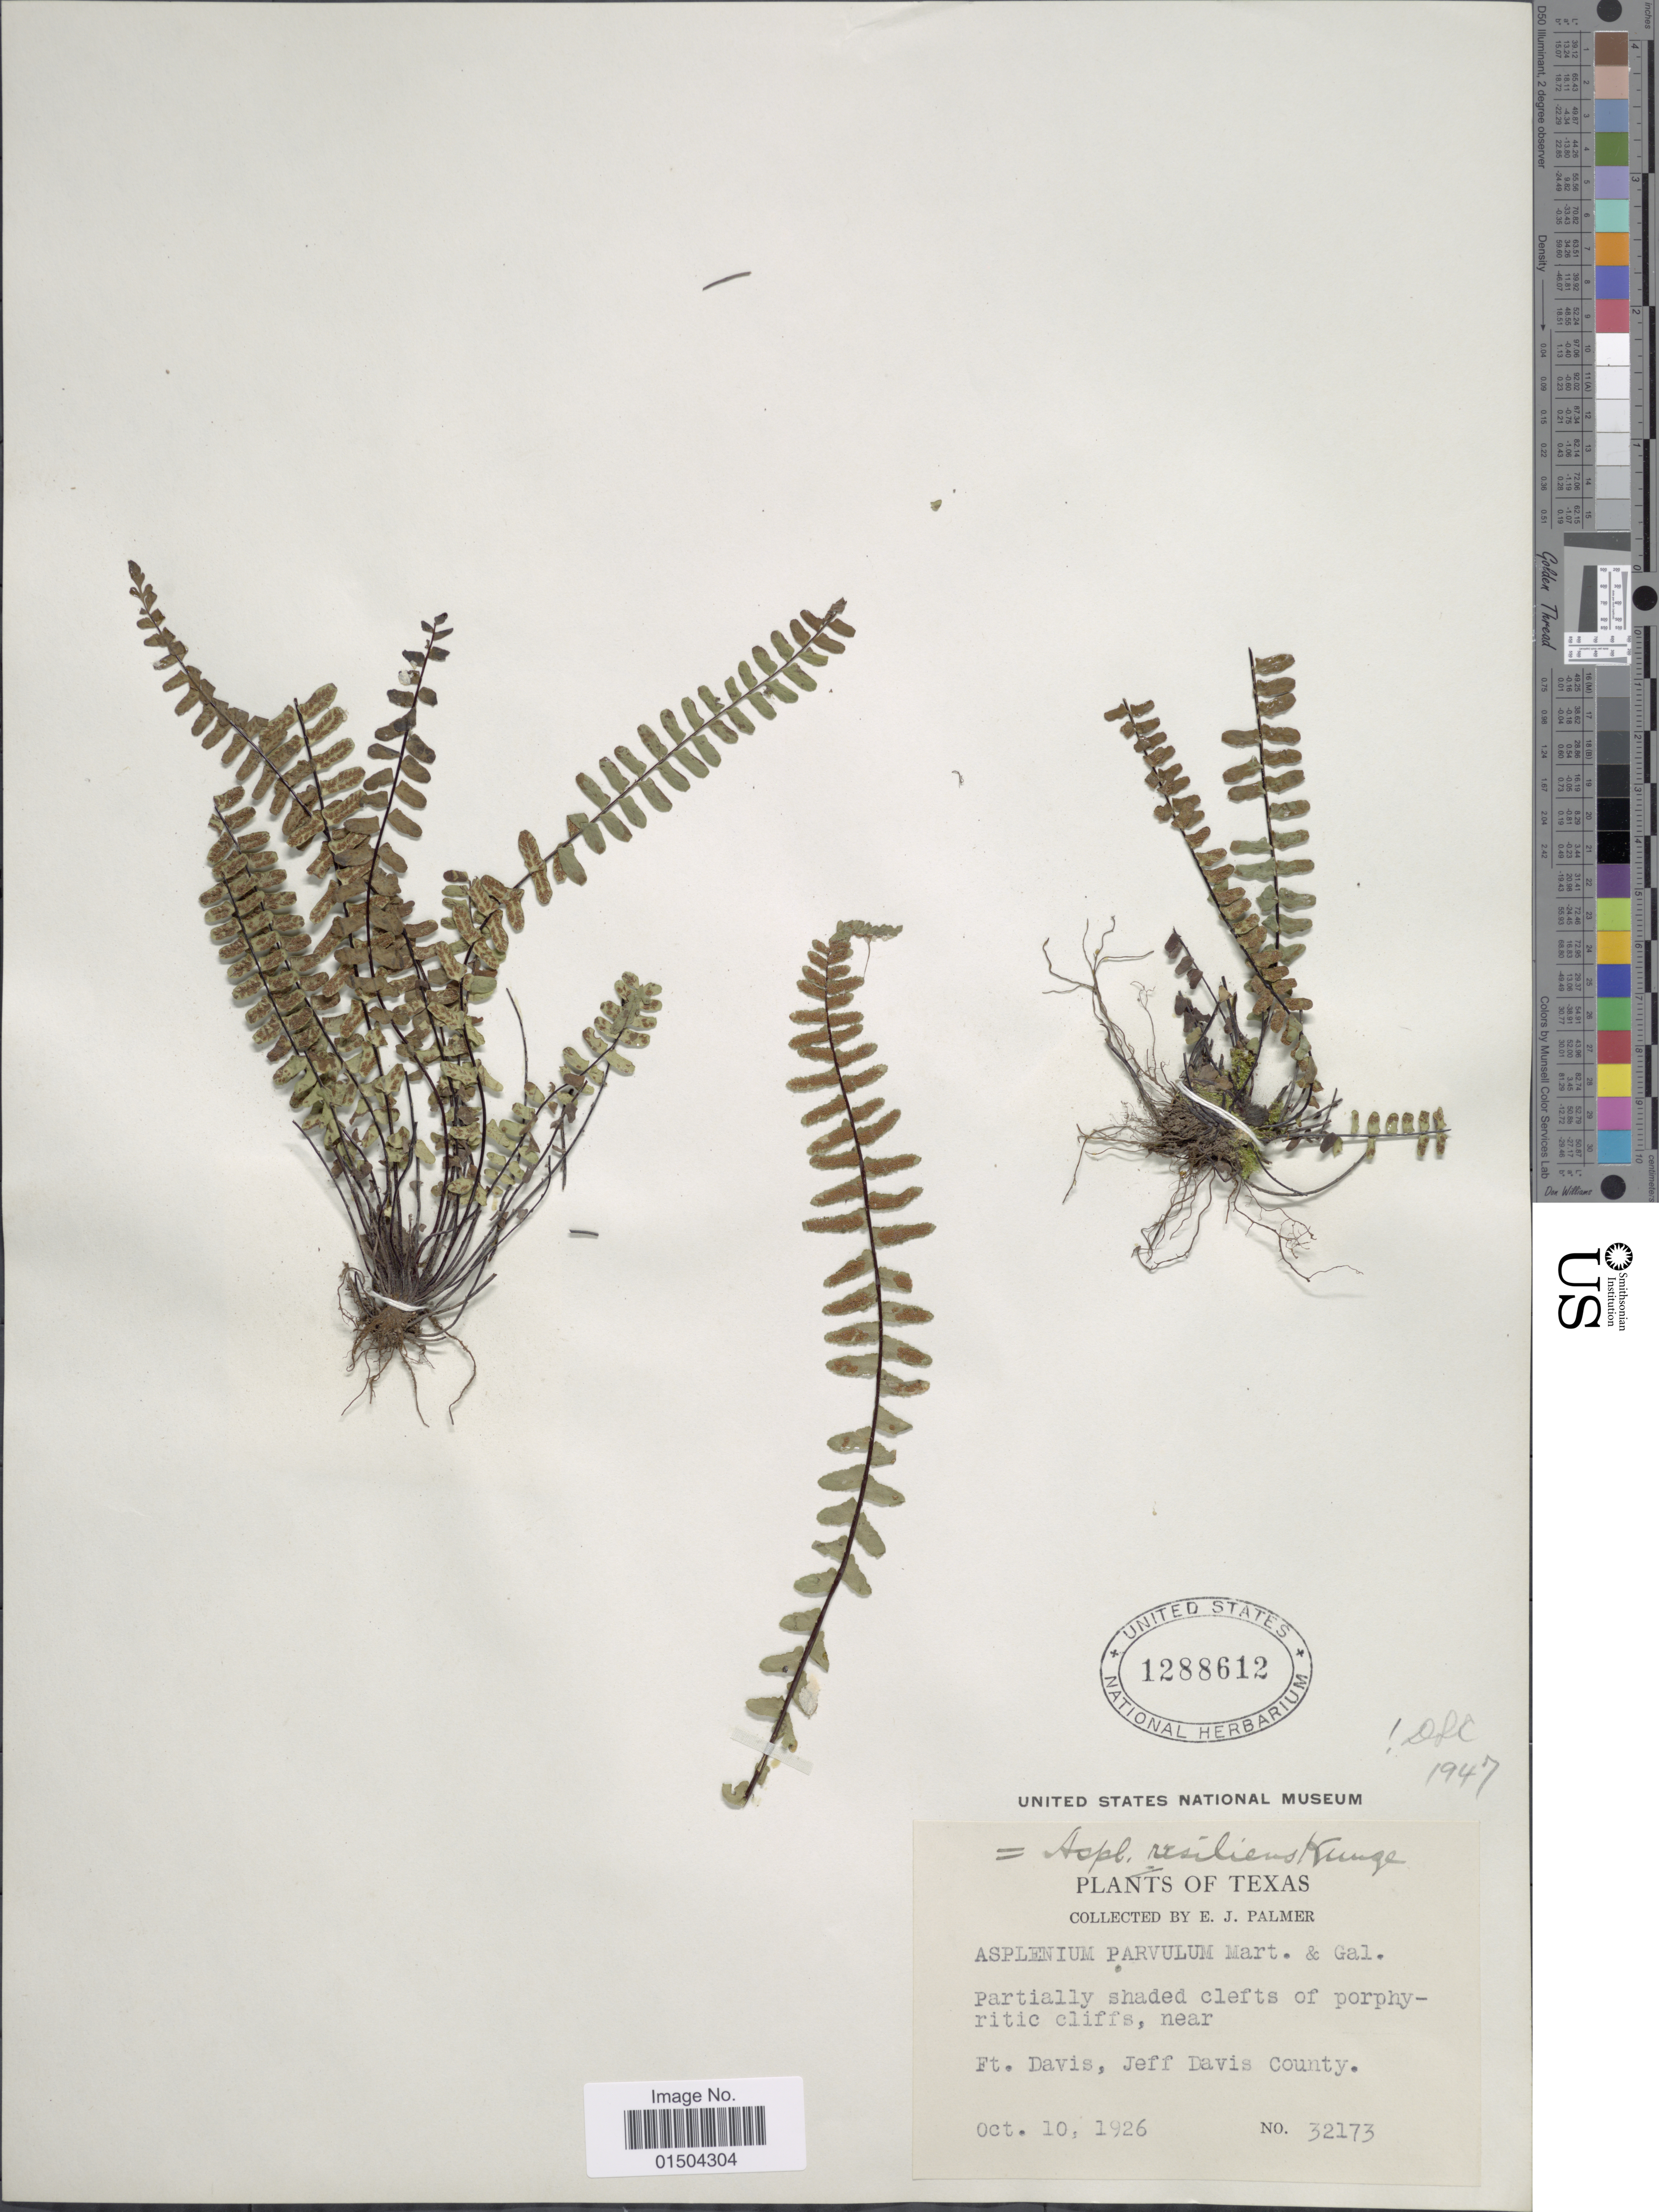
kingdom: Plantae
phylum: Tracheophyta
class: Polypodiopsida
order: Polypodiales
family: Aspleniaceae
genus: Asplenium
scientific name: Asplenium resiliens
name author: Kunze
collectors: E. J. Palmer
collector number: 32173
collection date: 1926-10-10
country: United States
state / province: Texas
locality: Partially shaded clefts of porphyritic cliffs, near Ft. Davis, Jeff Davis County.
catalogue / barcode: US 1288612